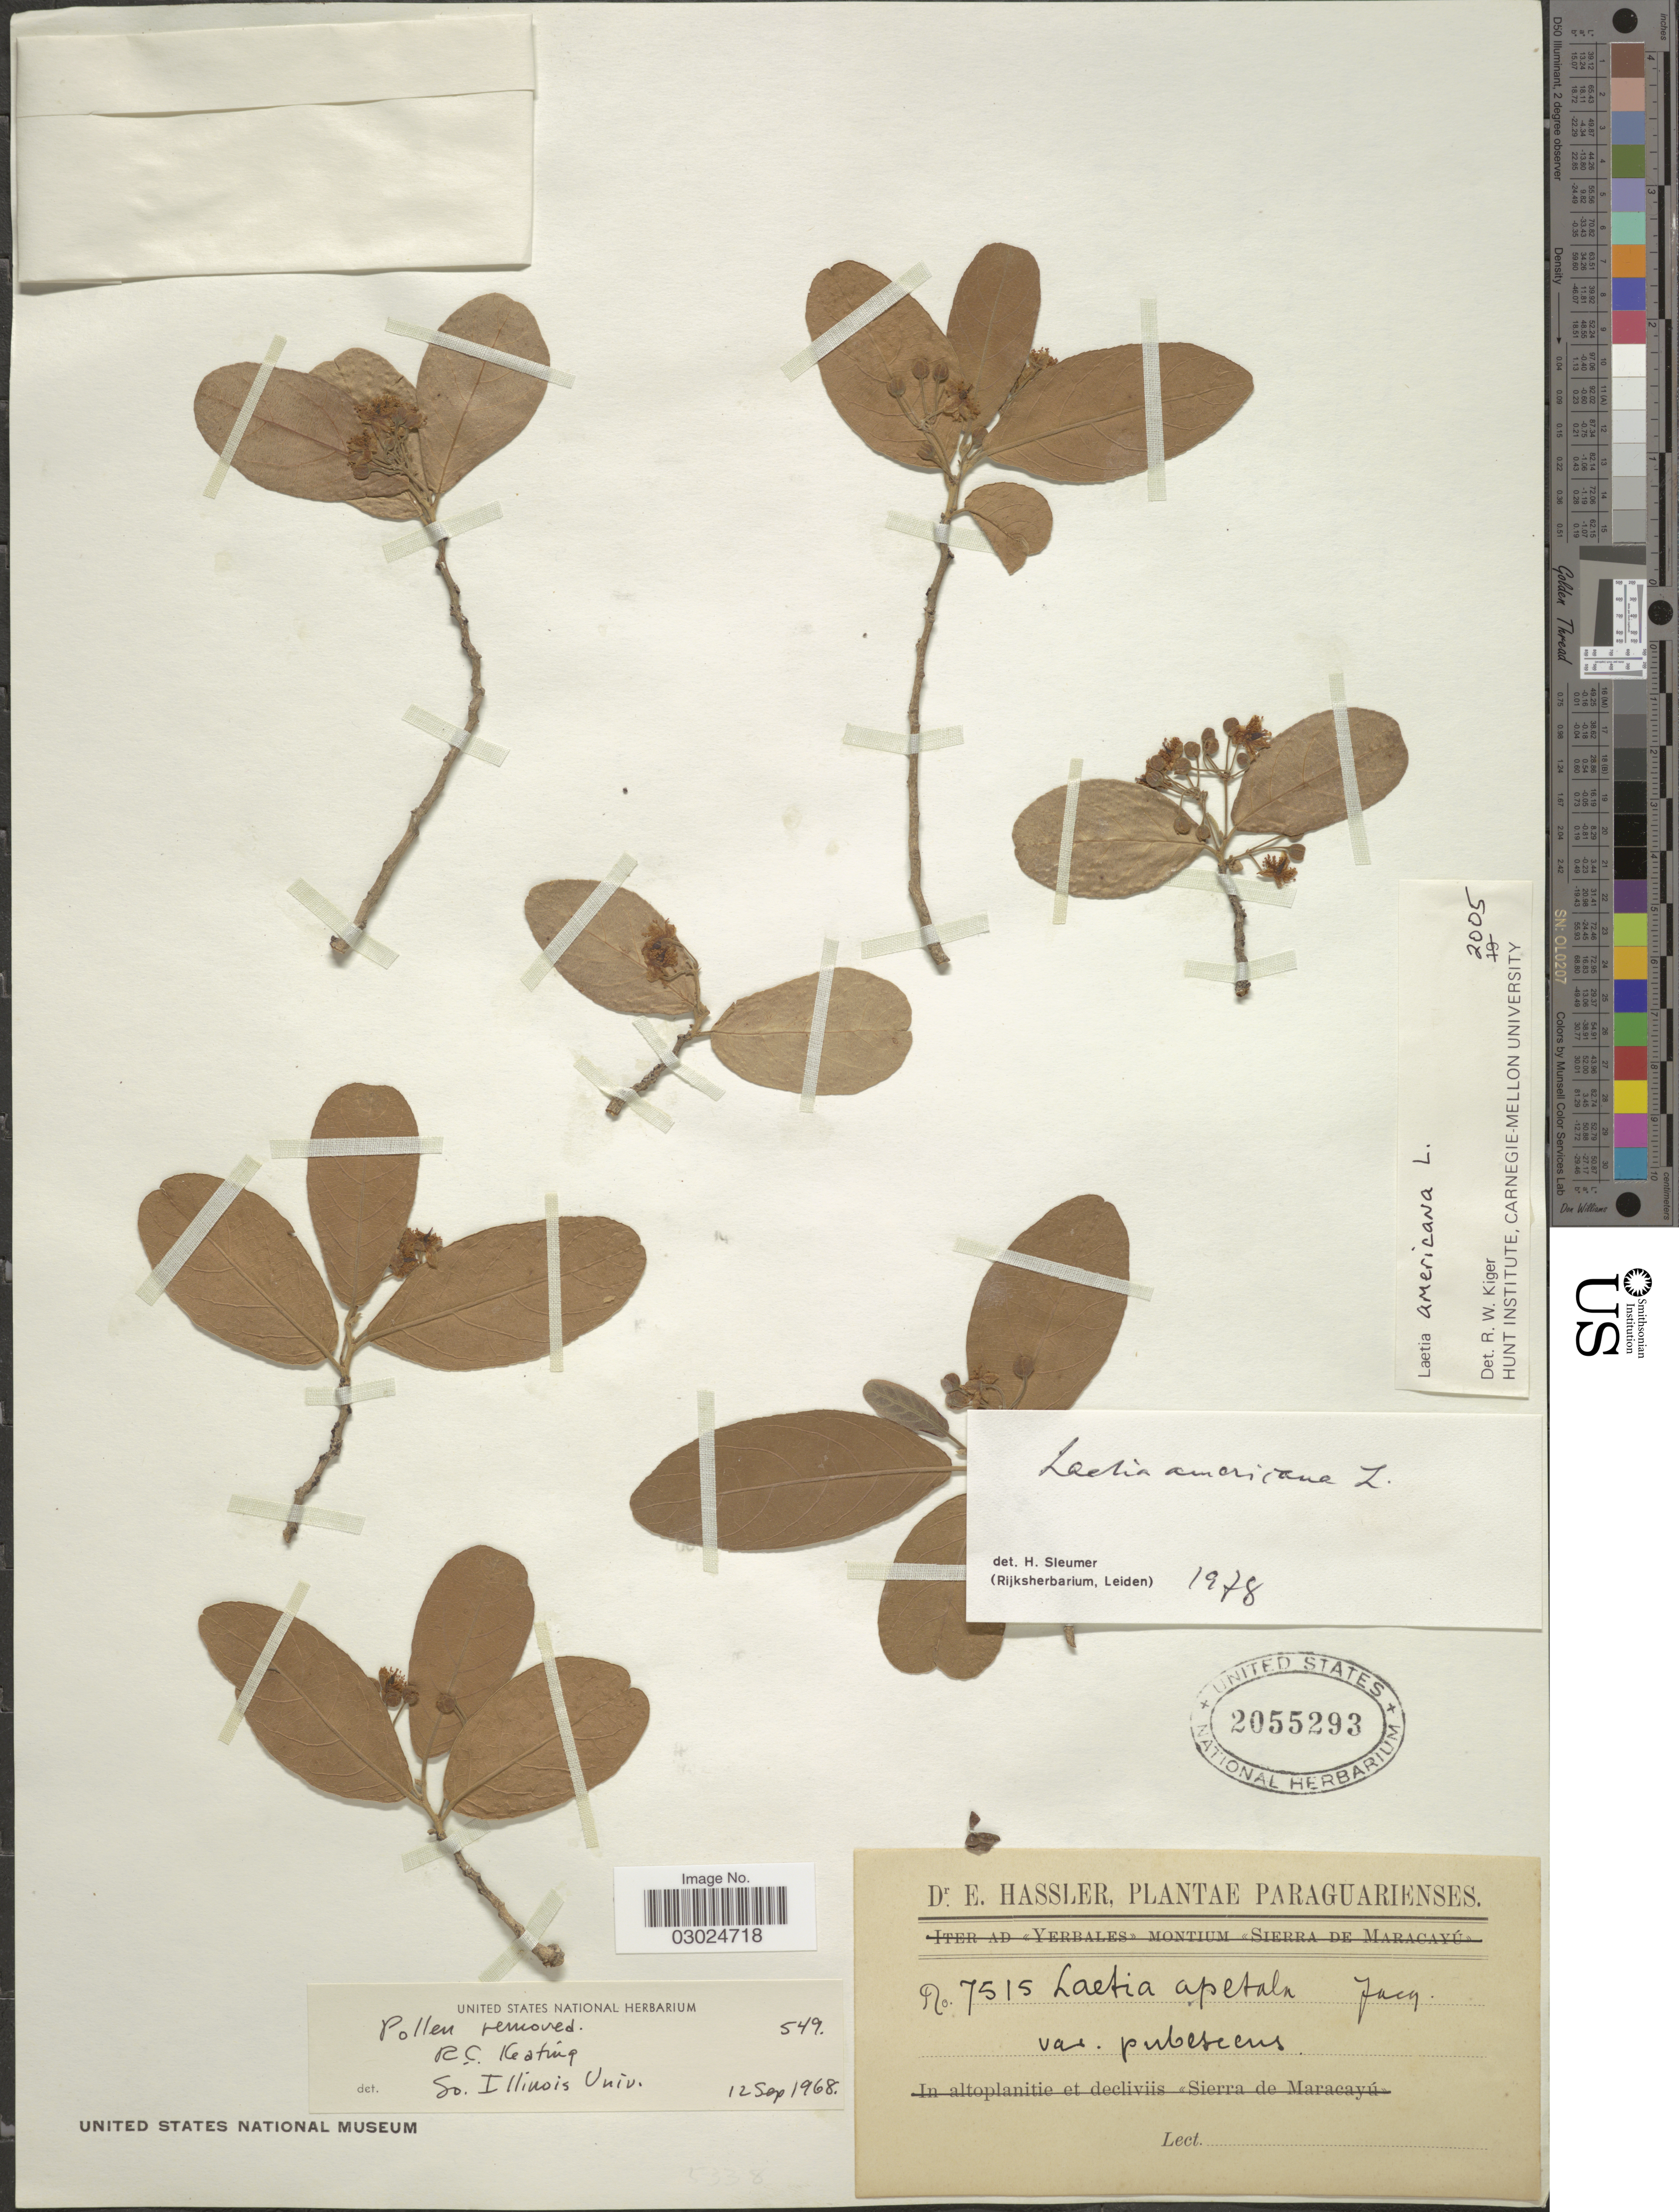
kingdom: Plantae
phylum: Tracheophyta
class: Magnoliopsida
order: Malpighiales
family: Salicaceae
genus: Laetia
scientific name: Laetia americana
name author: L.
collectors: E. Hassler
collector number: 7515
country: Paraguay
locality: Paraguarienses.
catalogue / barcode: US 2055293